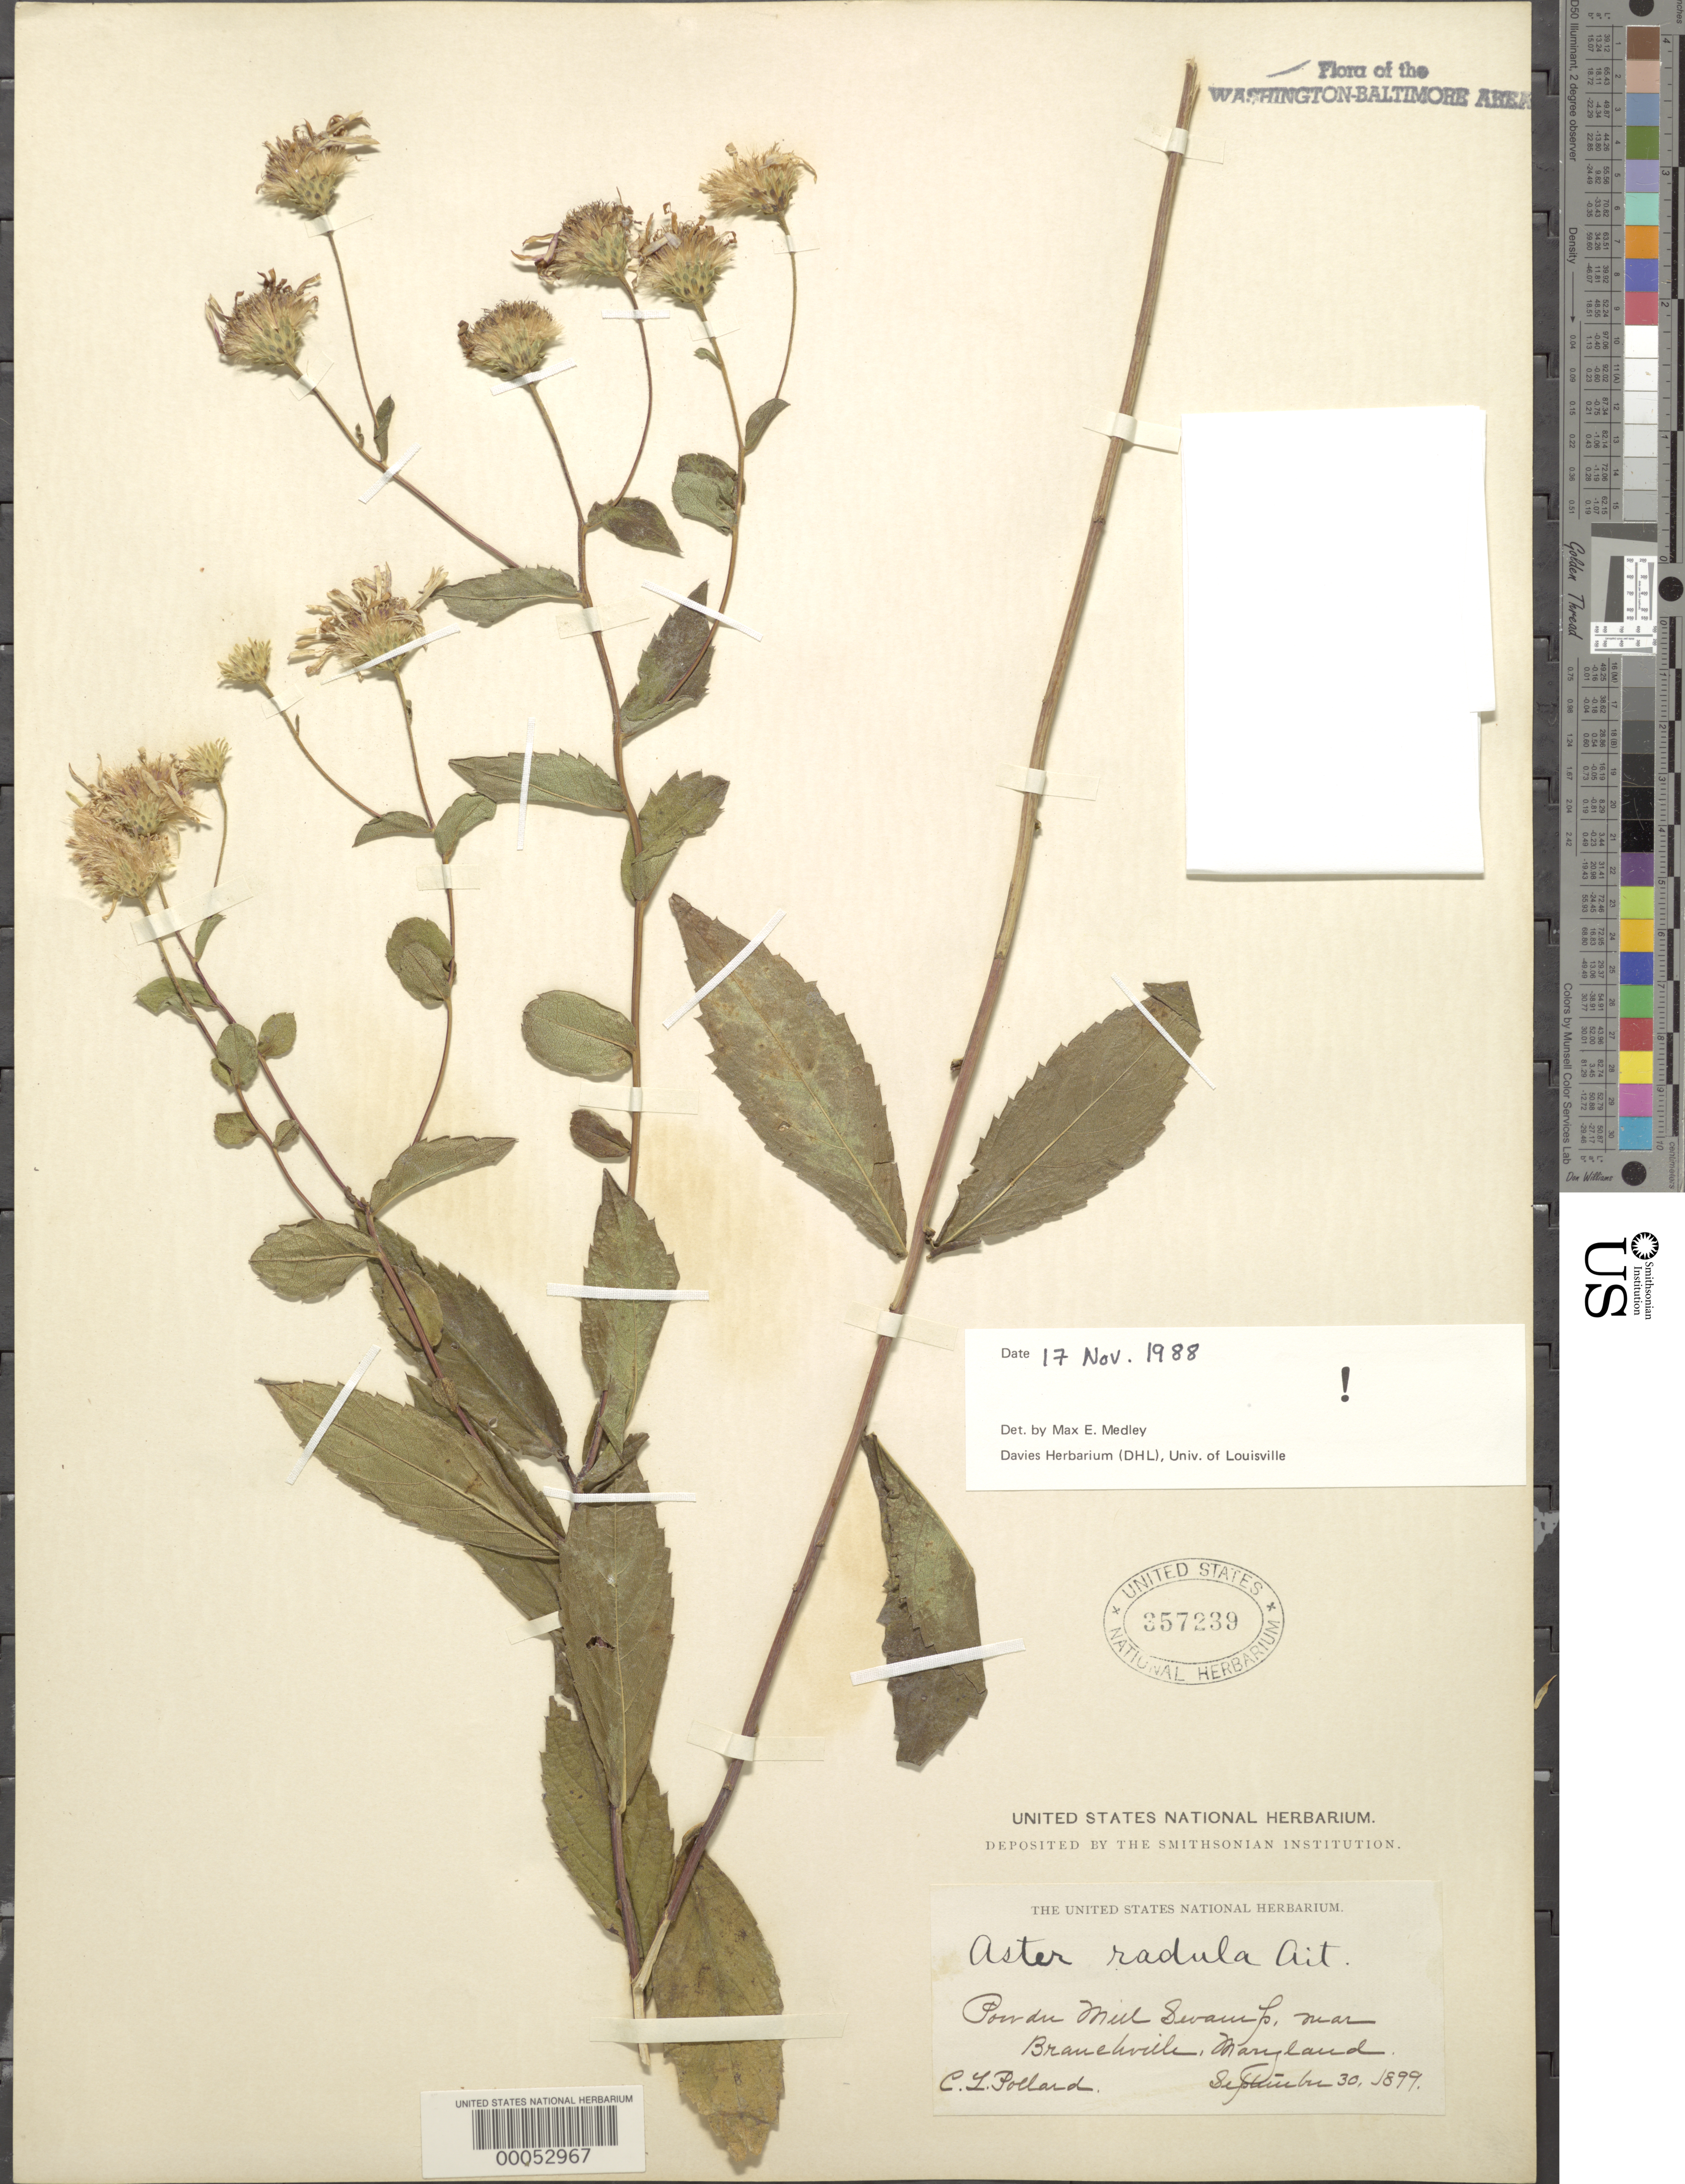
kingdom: Plantae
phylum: Tracheophyta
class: Magnoliopsida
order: Asterales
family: Asteraceae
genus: Eurybia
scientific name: Eurybia radula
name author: (Aiton) G.L. Nesom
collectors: C. L. Pollard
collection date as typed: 30 Sep 1899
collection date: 1899-09-30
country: United States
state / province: Maryland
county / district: Prince George's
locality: Powdermill Swamp near Beltsville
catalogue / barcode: US 357239